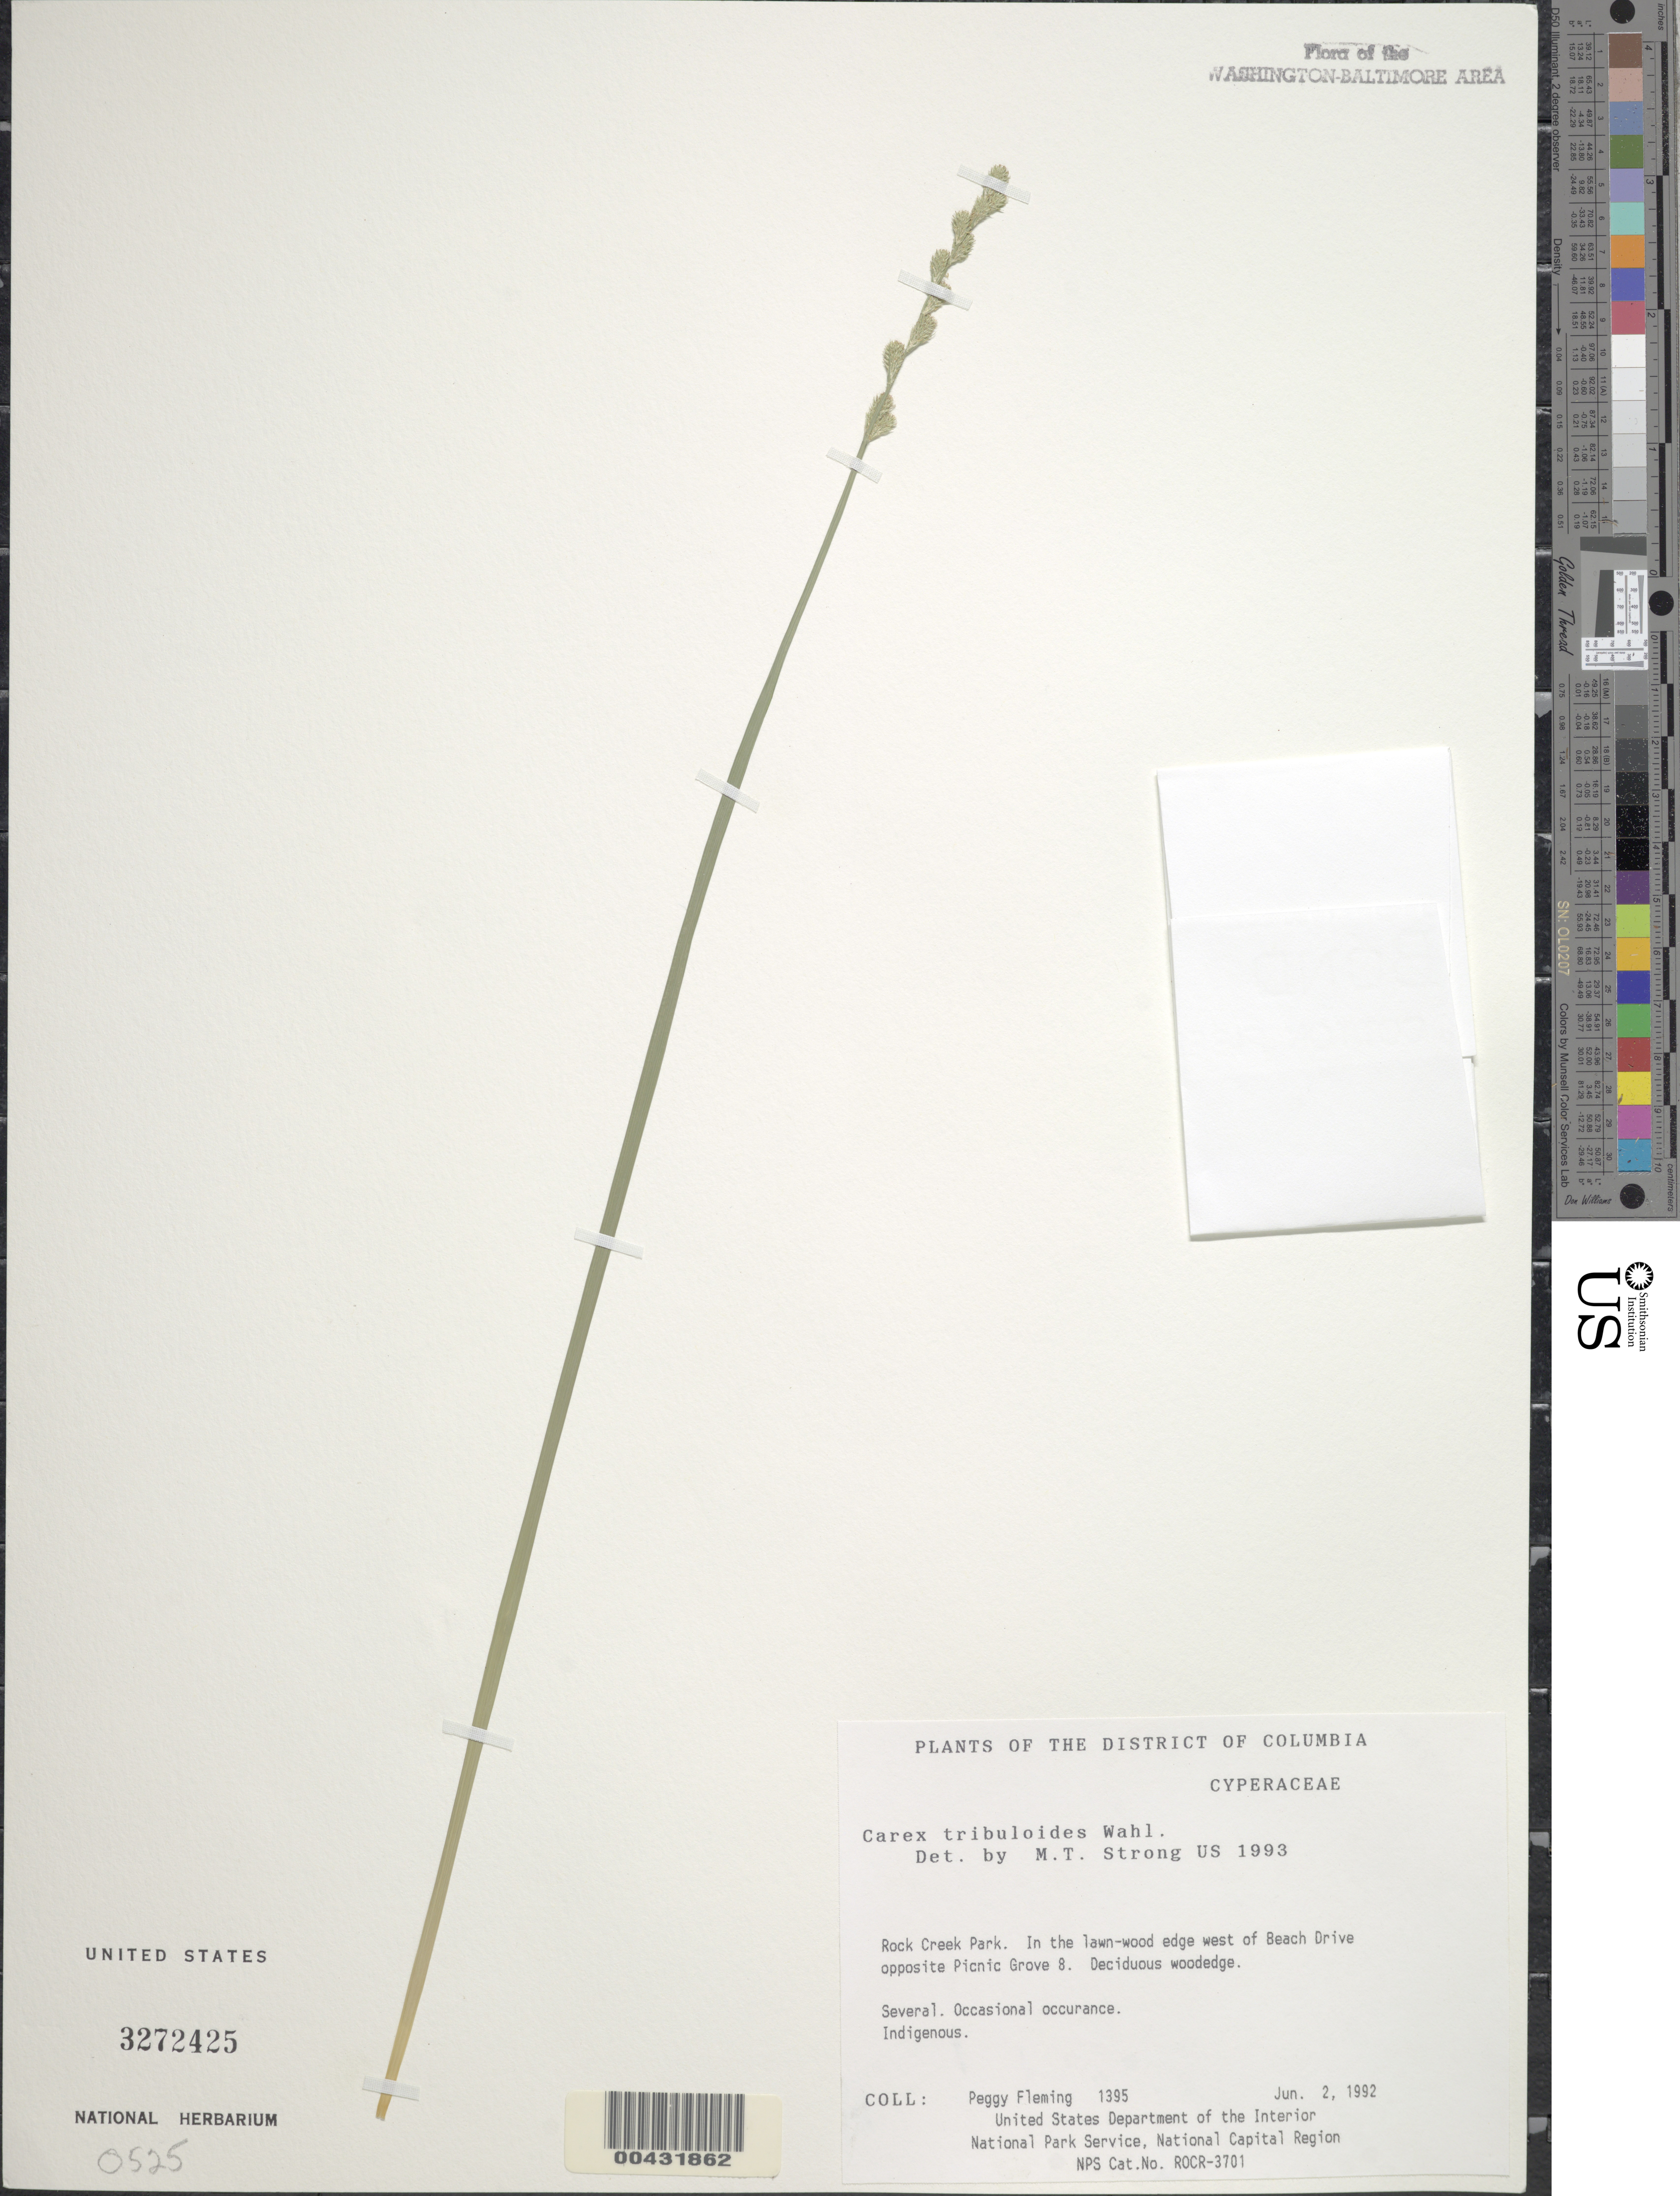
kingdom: Plantae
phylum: Tracheophyta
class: Liliopsida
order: Poales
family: Cyperaceae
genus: Carex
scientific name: Carex tribuloides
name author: Wahlenb.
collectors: P. Fleming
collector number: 1395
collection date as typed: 02 Jun 1992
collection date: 1992-06-02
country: United States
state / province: District of Columbia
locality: Rock Creek Park, W of Beach Drive opposite Picnic Grove 8 Rock Creek Park & vicinity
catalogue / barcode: US 3272425